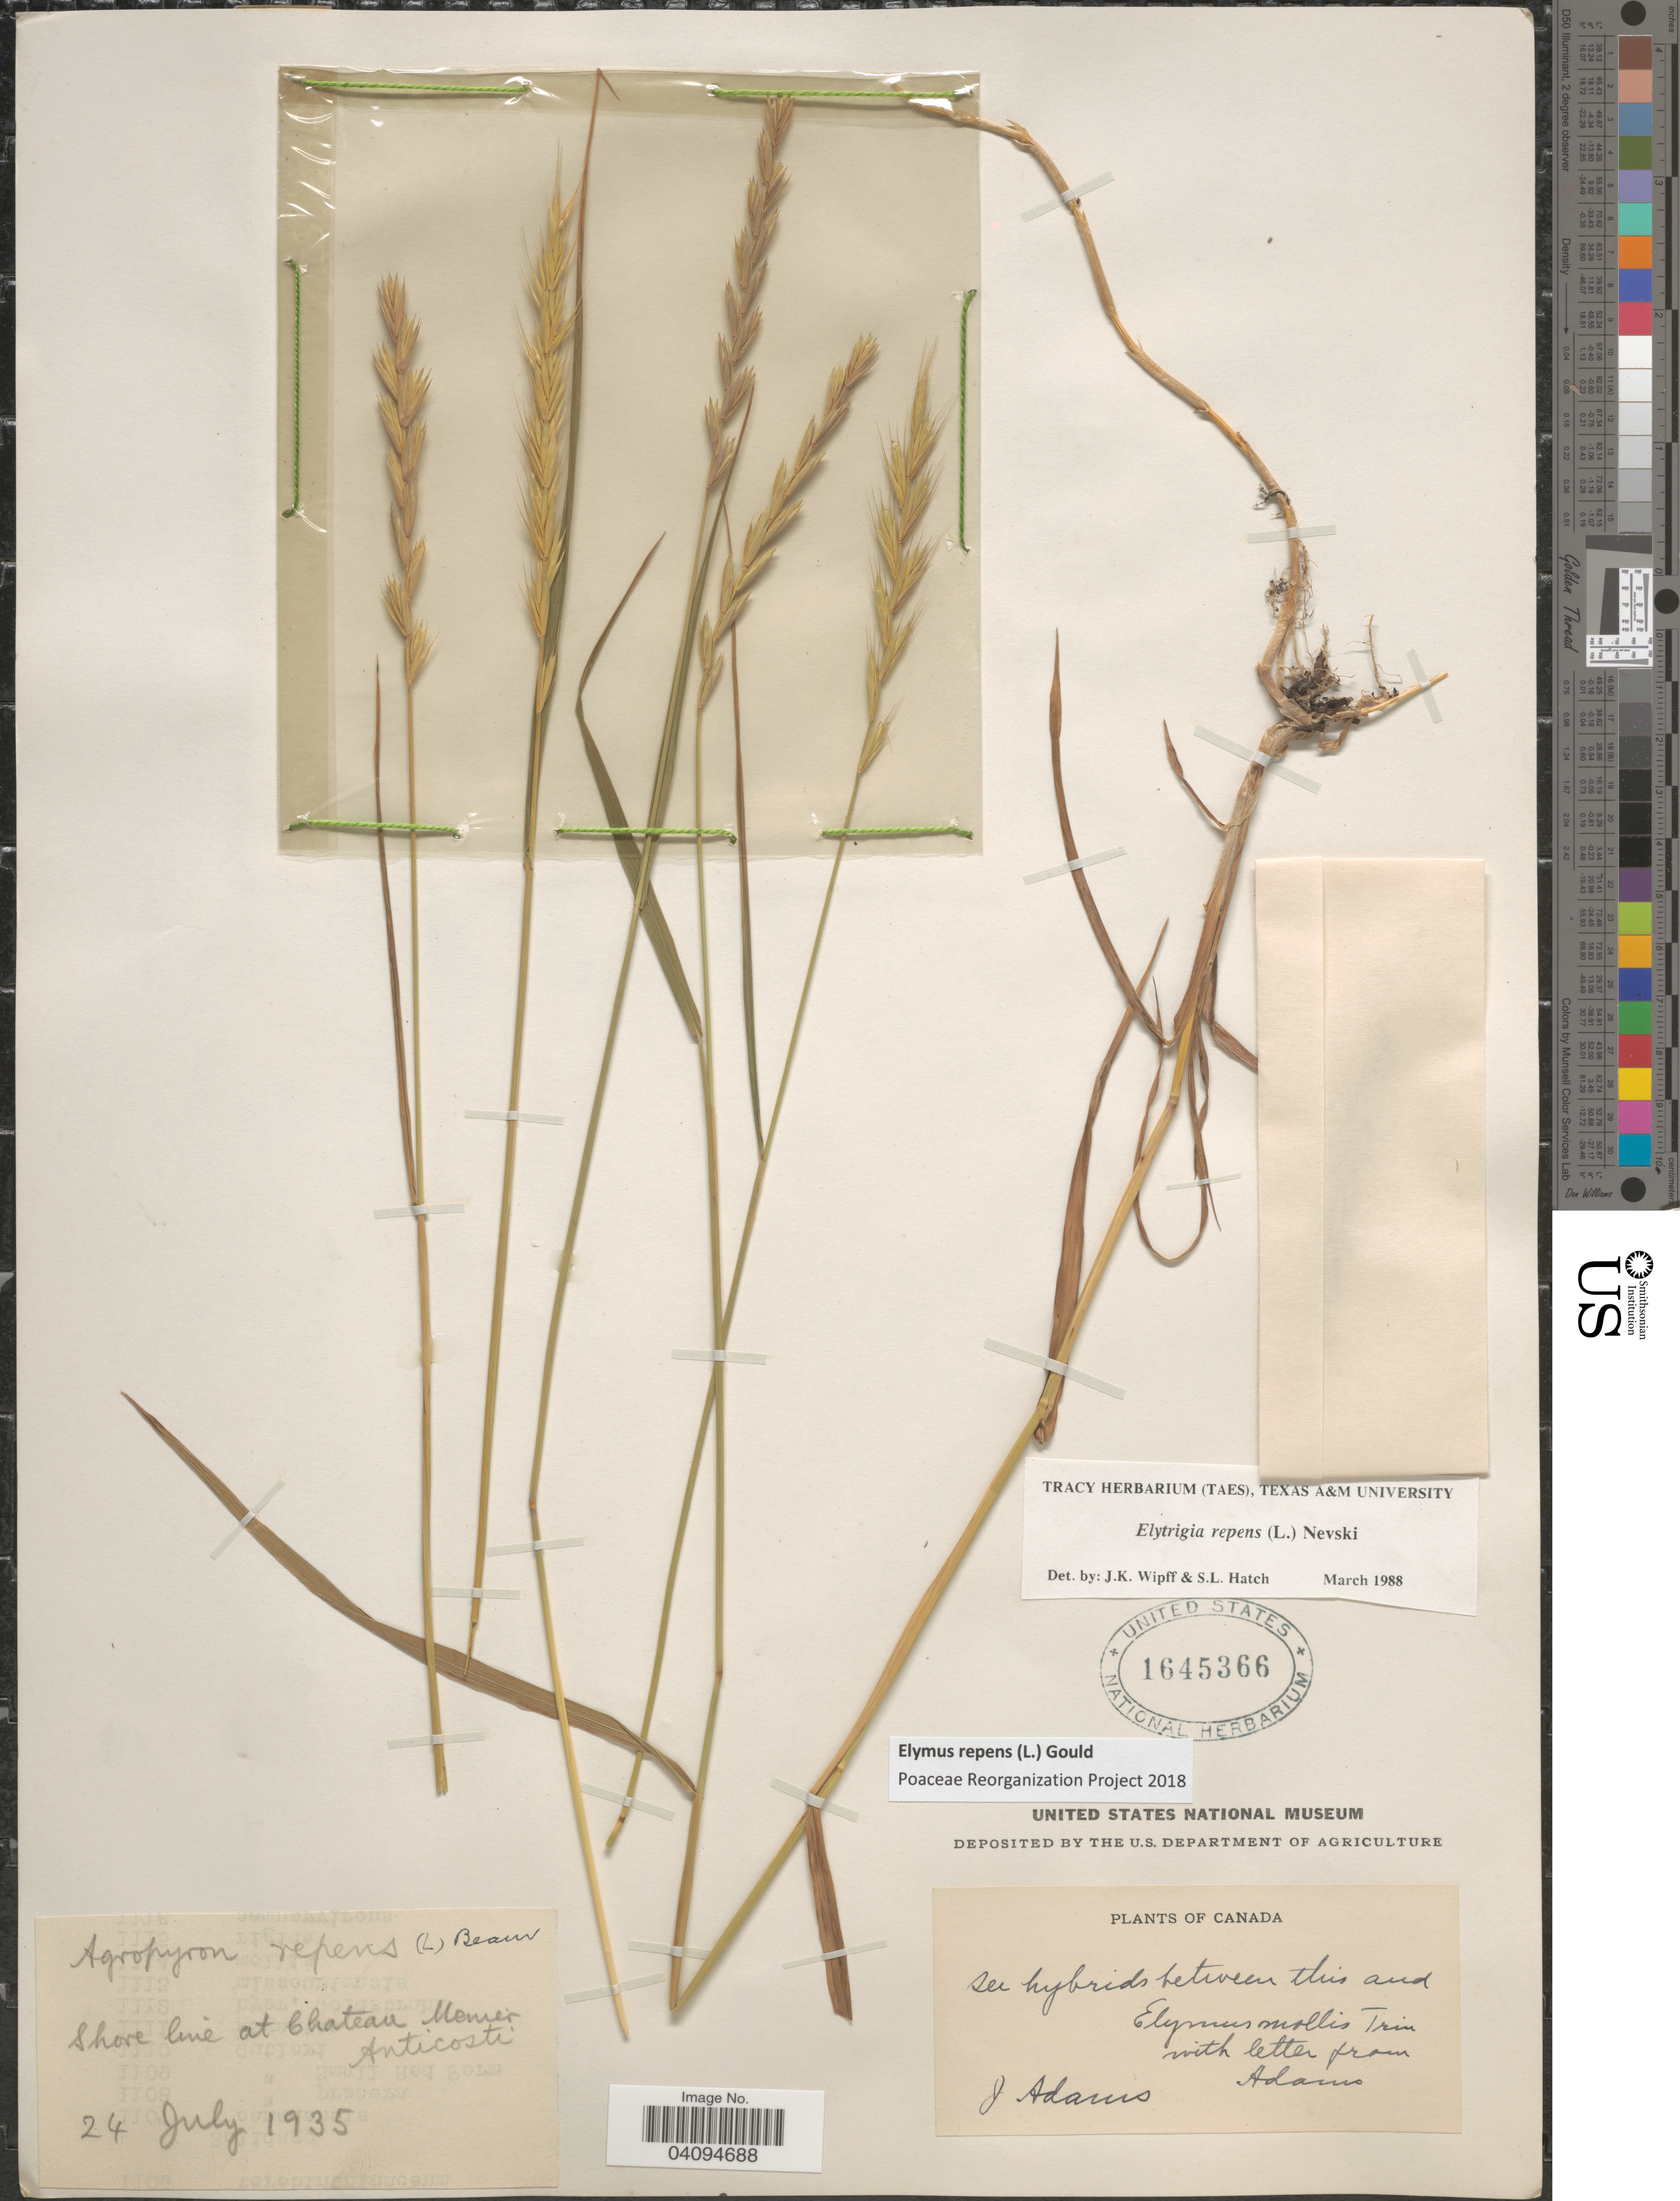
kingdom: Plantae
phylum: Tracheophyta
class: Liliopsida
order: Poales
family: Poaceae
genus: Elymus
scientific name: Elymus repens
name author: (L.) Gould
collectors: J. Adams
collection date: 1935-07-24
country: Canada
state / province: Quebec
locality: Shore line at Chateau monier. Anticosti.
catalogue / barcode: US 1645366